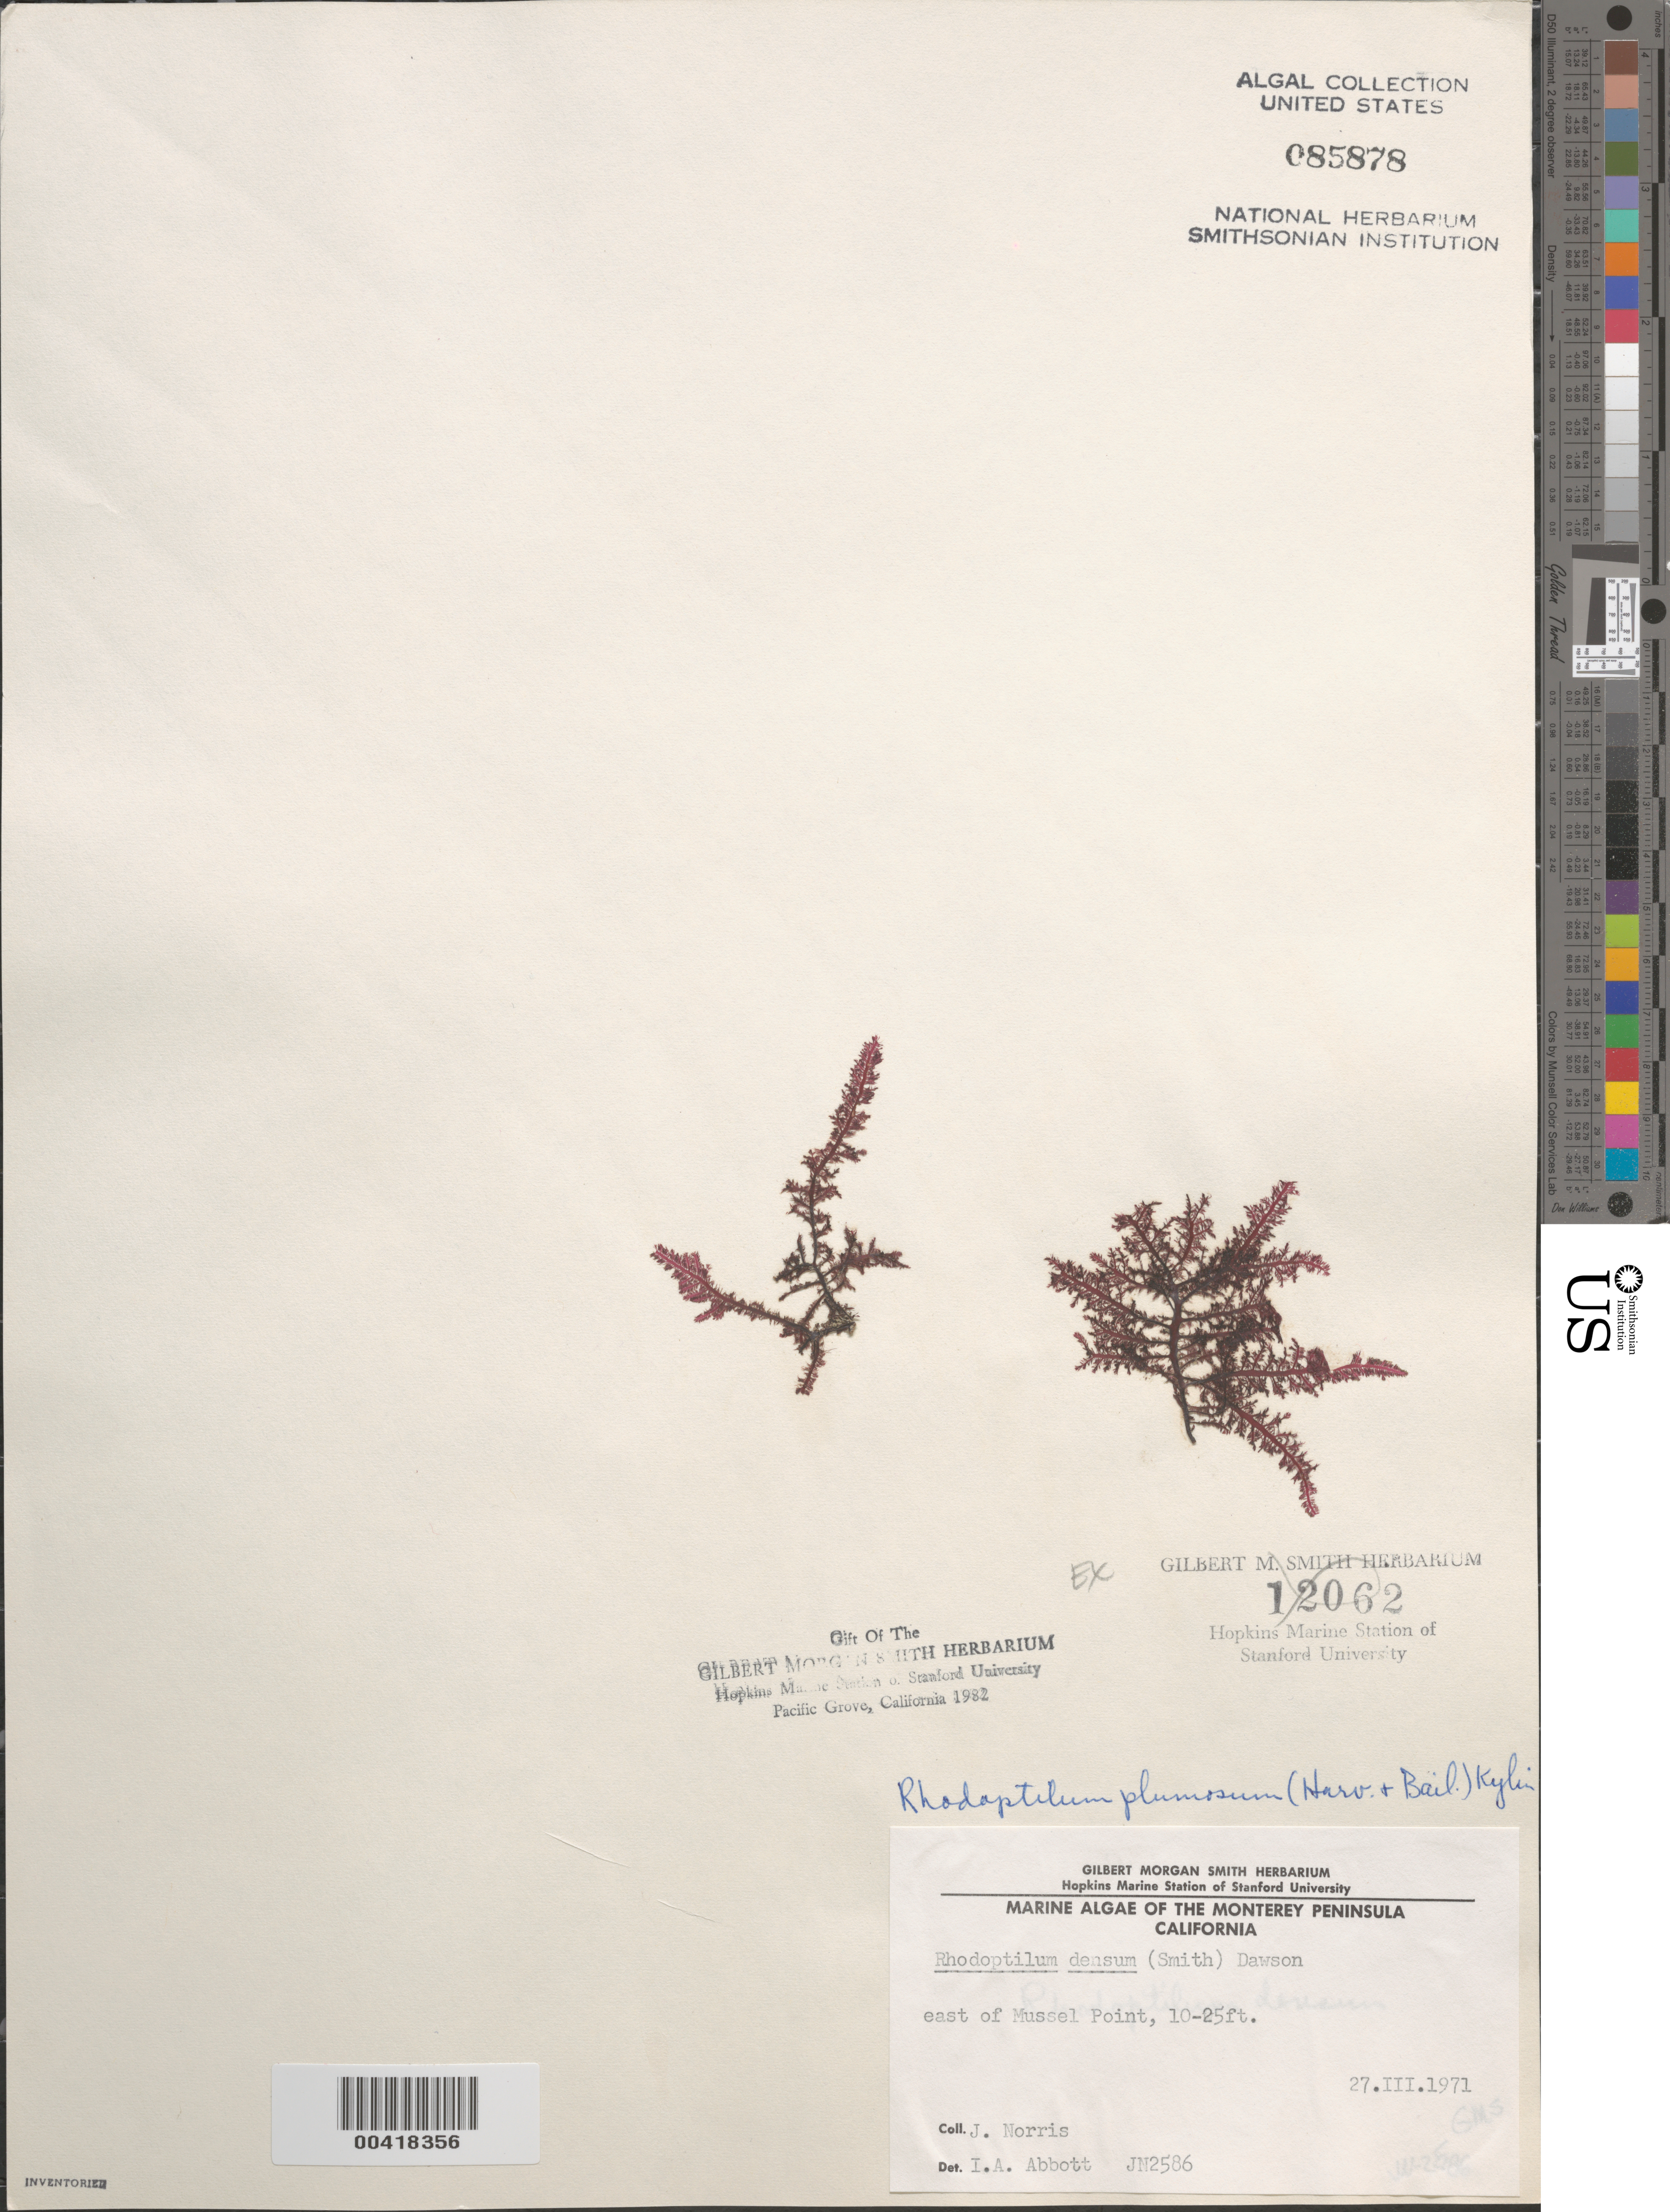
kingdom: Plantae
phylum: Rhodophyta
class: Florideophyceae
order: Ceramiales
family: Dasyaceae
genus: Rhodoptilum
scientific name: Rhodoptilum plumosum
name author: (Harv. & Bail.) Kylin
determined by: Abbott, Isabella A.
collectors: J. N. Norris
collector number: JN-2586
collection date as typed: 27 Mar 1971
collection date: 1971-03-27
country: United States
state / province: California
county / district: Monterey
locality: East of Mussel Point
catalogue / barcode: US 85878